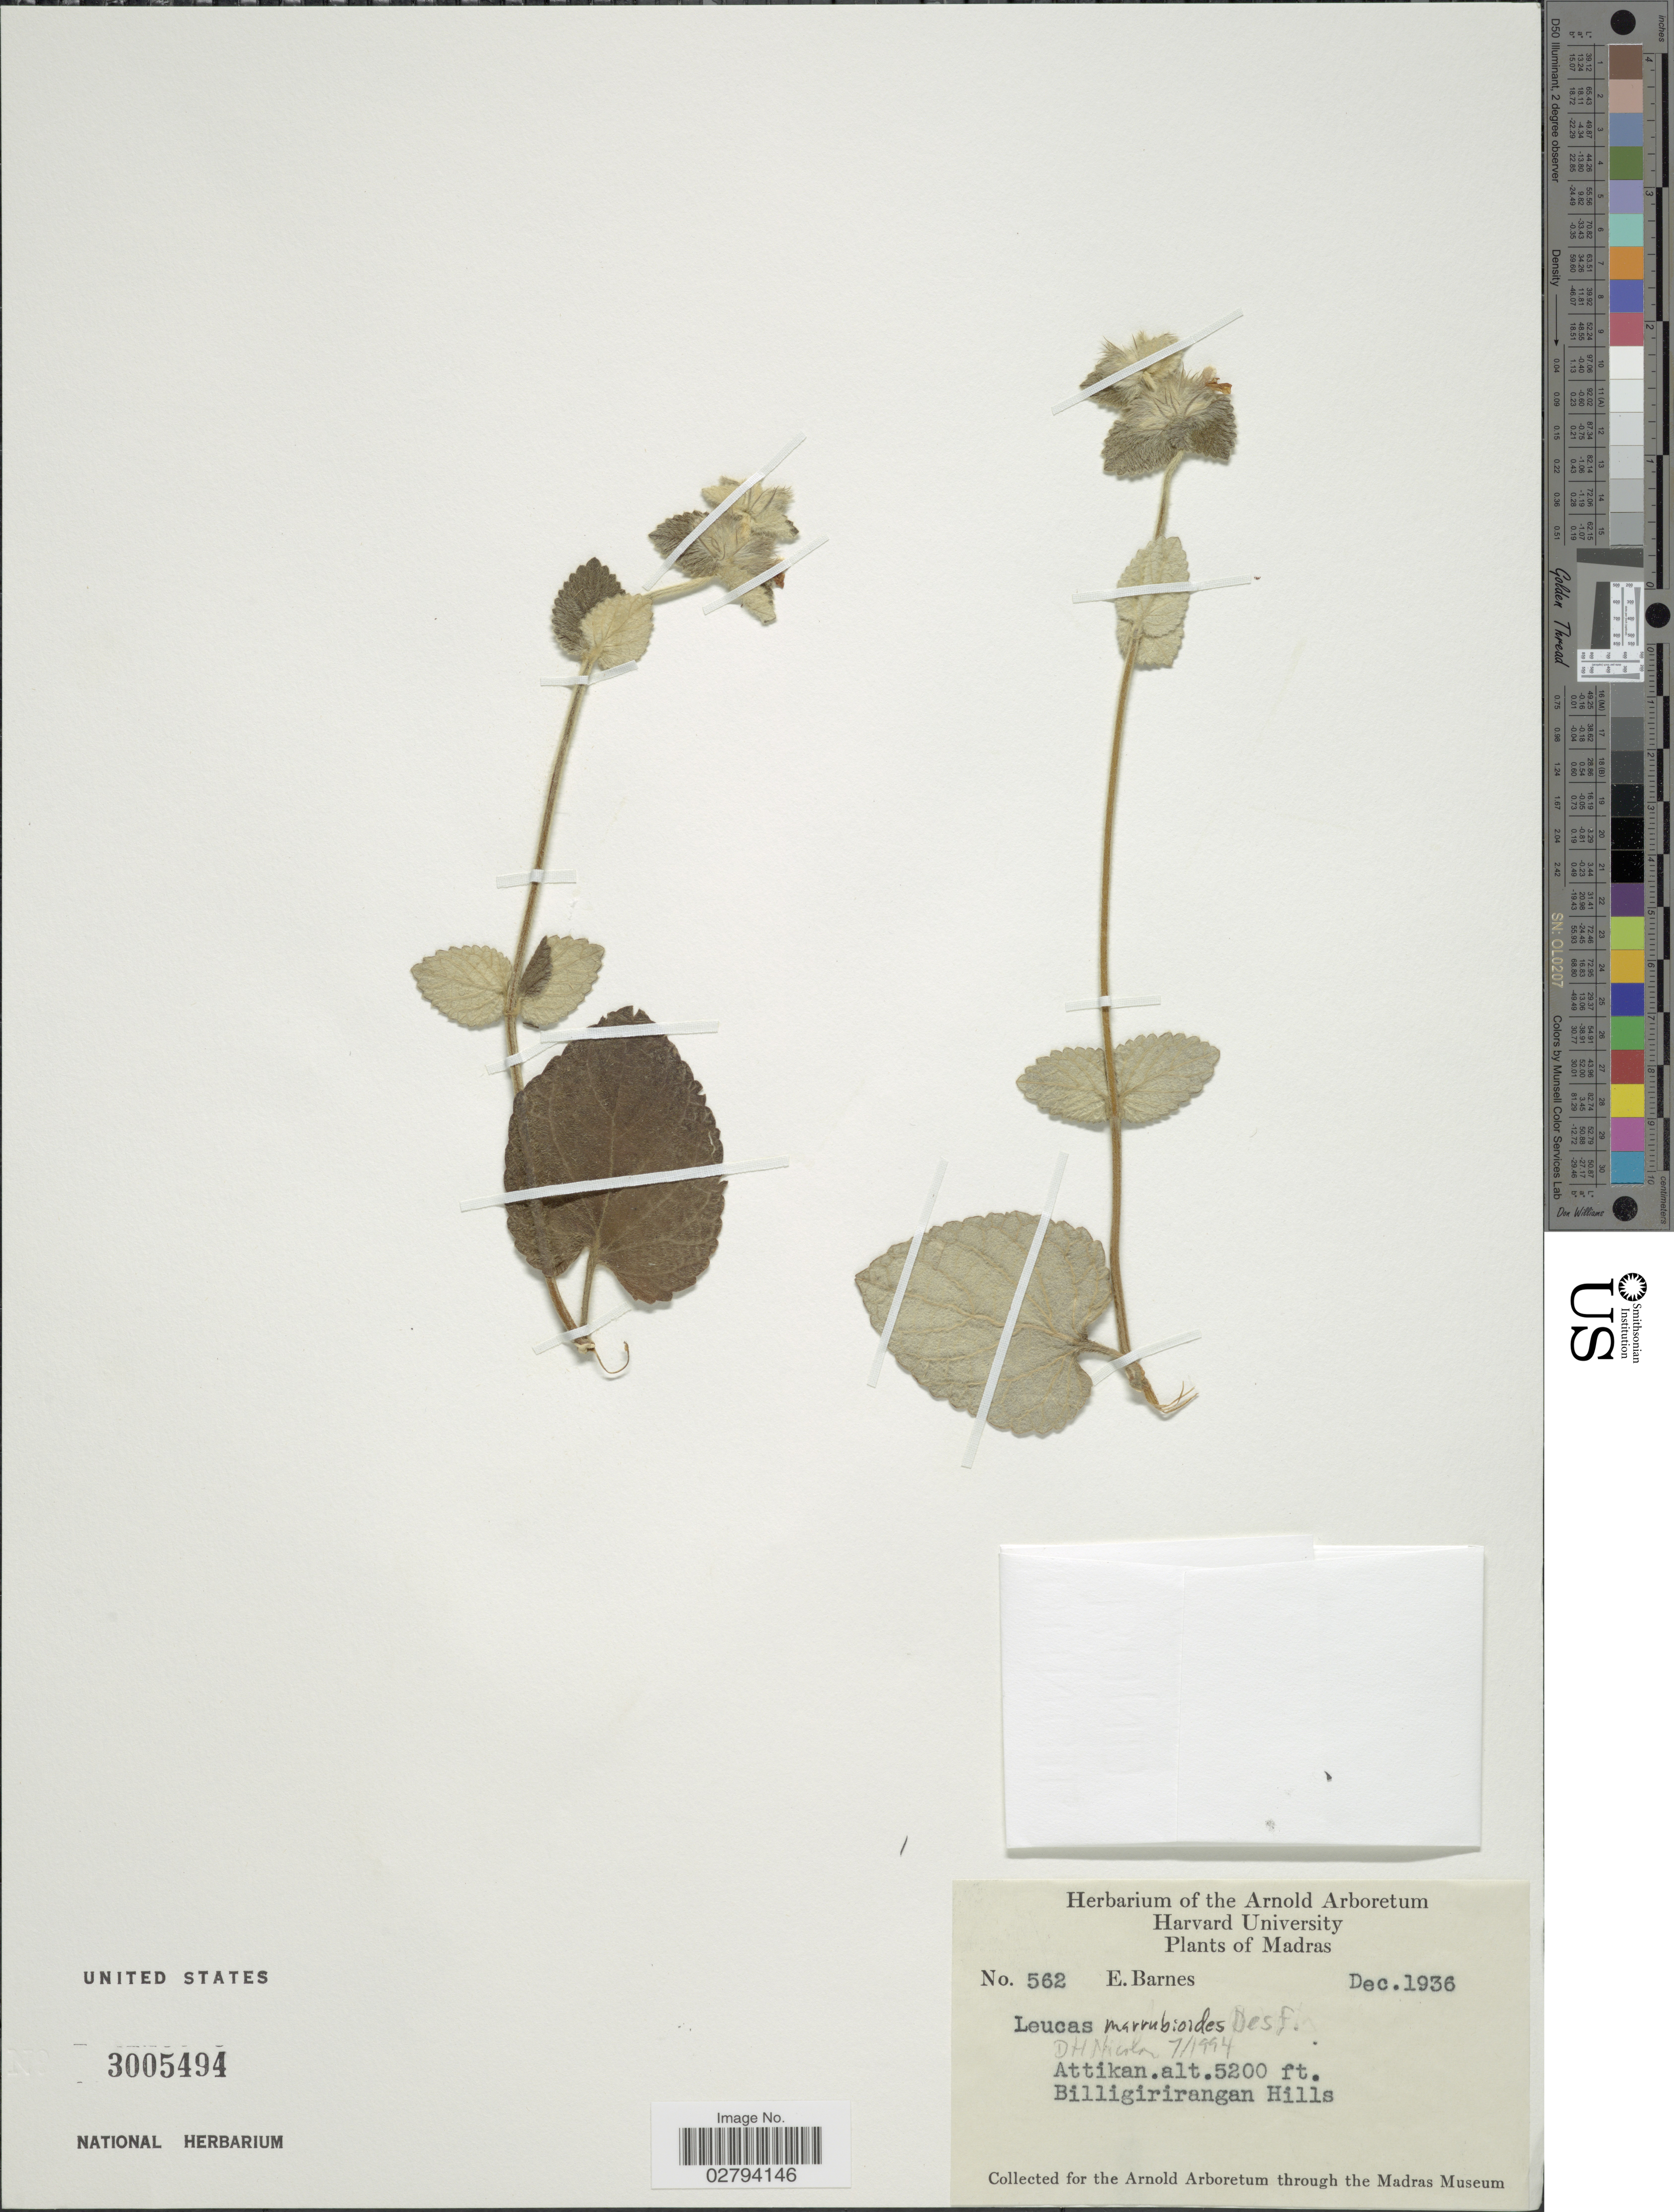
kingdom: Plantae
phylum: Tracheophyta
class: Magnoliopsida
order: Lamiales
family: Lamiaceae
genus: Leucas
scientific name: Leucas marrubioides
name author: Desf.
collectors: E. Barnes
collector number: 562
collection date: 1936-12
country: India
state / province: Tamil Nadu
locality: Madras, Attikan. Billigirirangan Hills.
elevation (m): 1585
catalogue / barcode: US 3005494